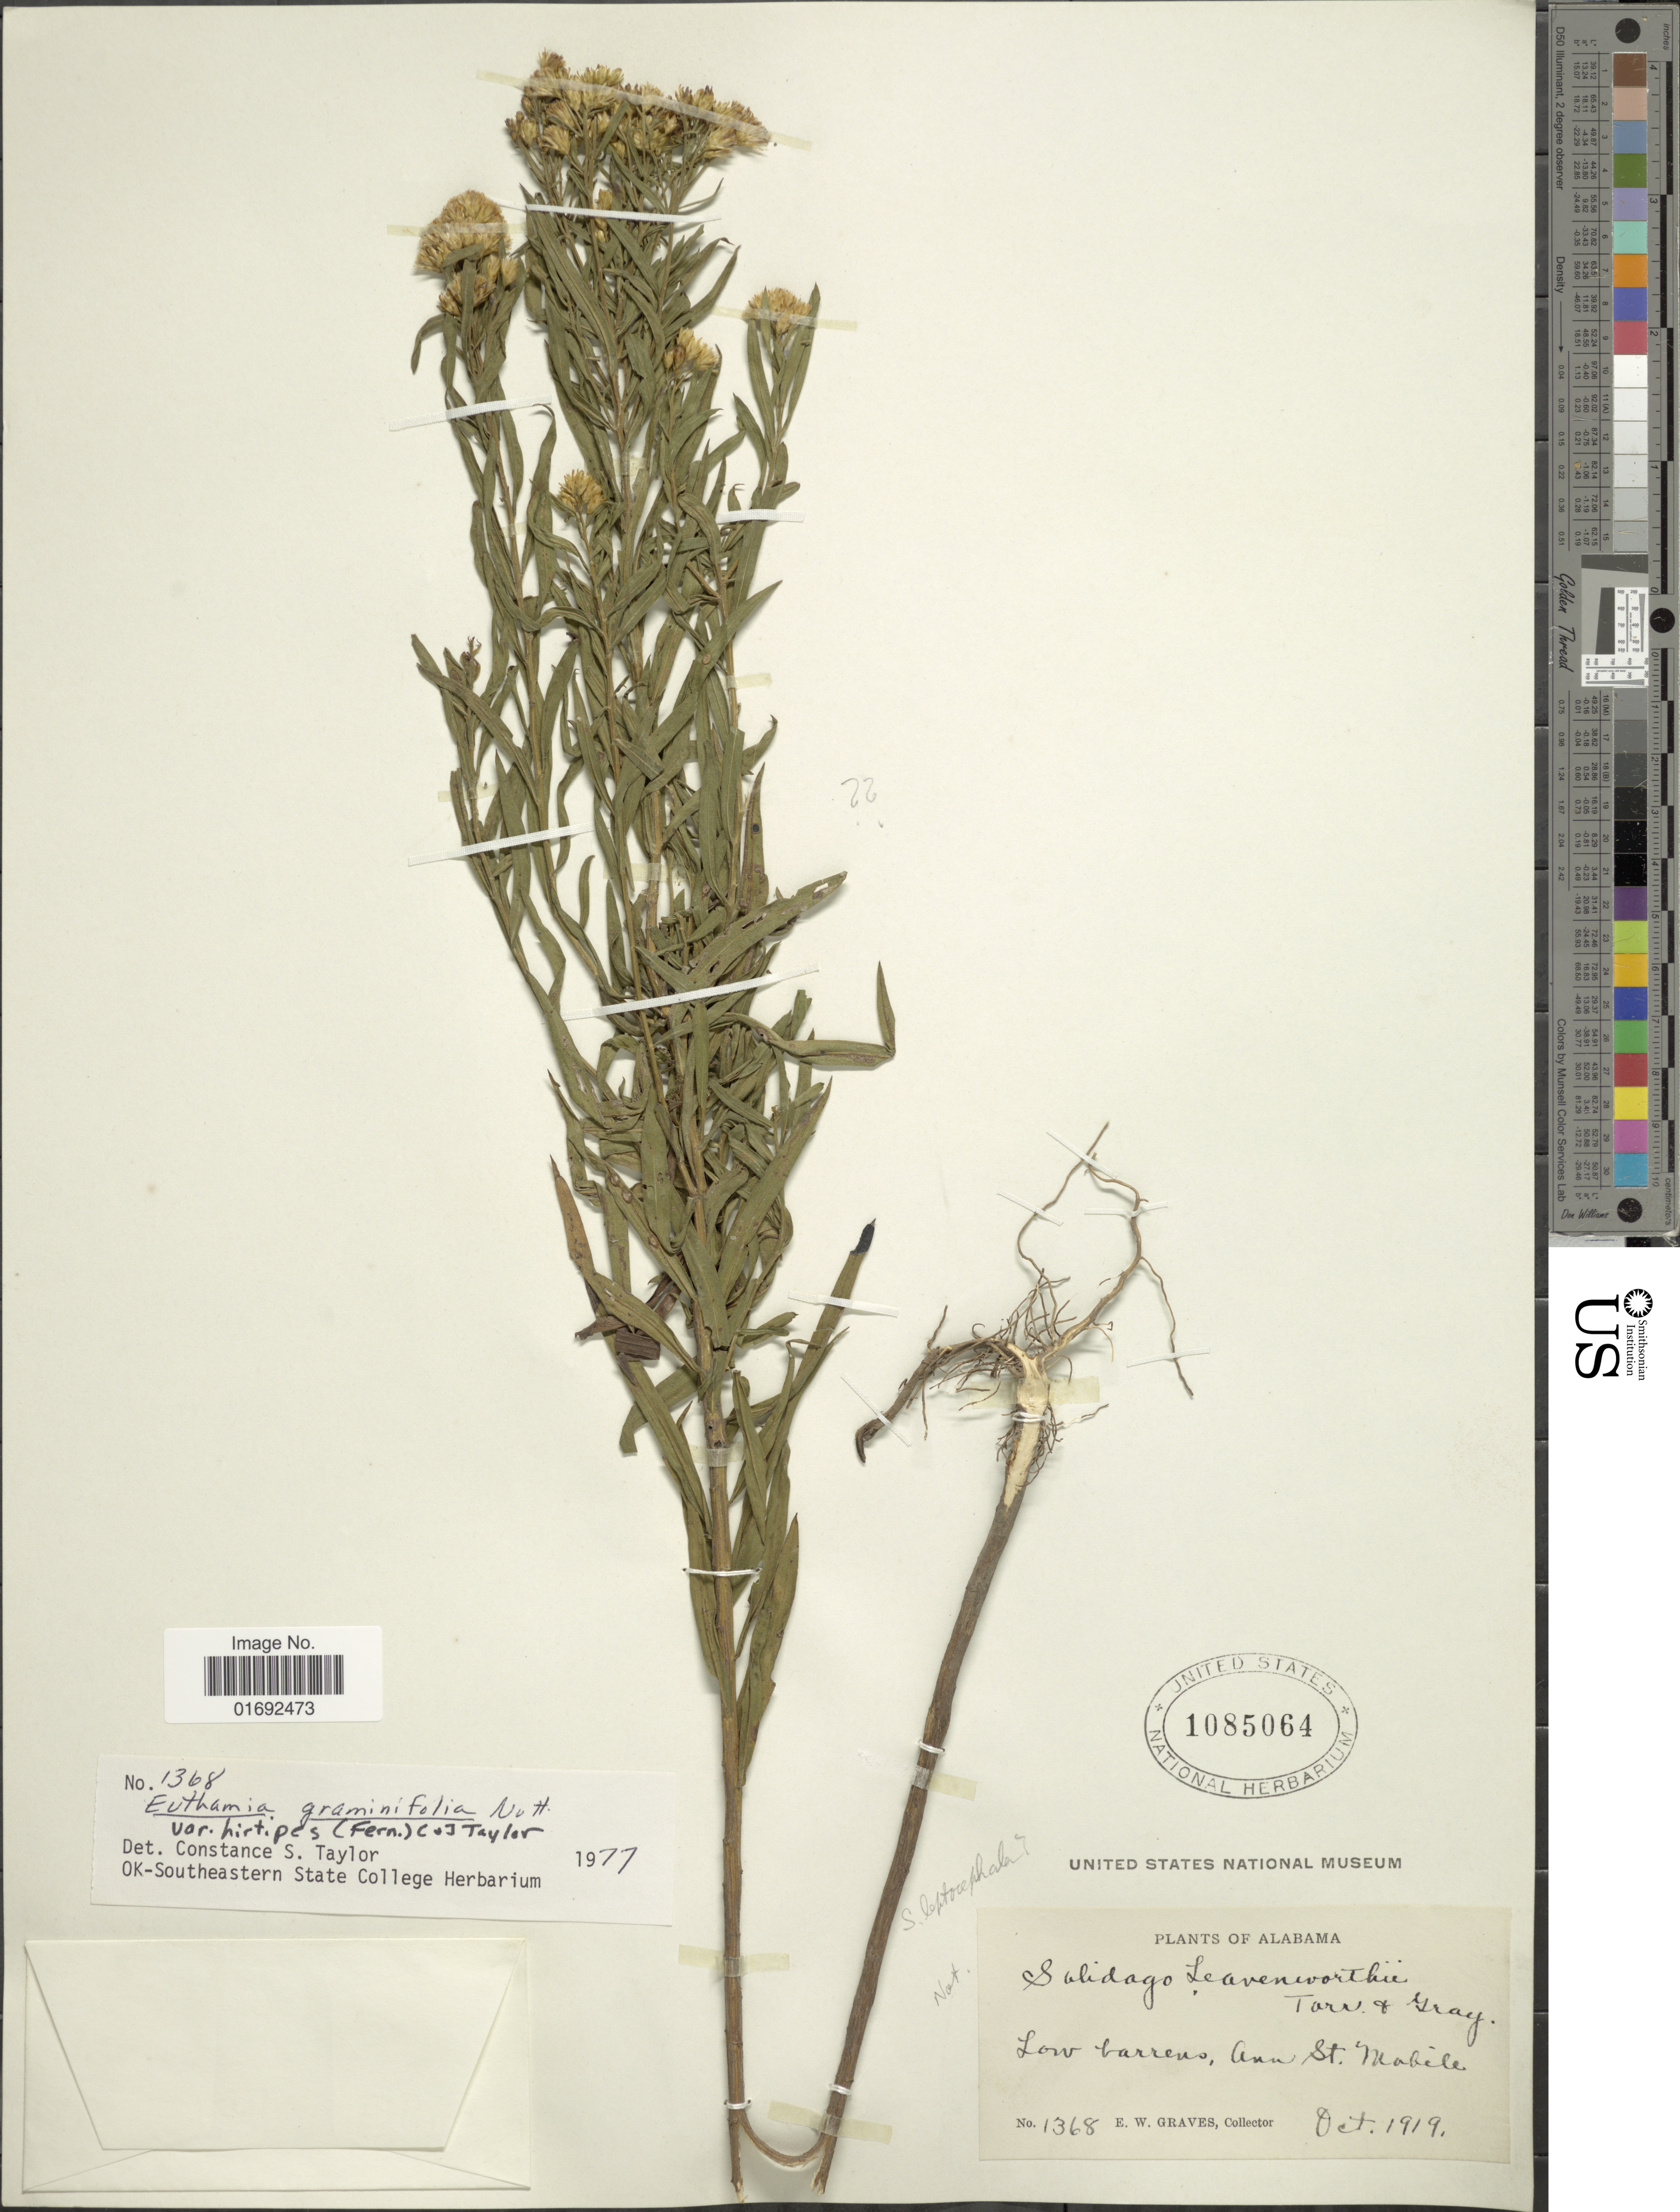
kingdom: Plantae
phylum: Tracheophyta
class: Magnoliopsida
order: Asterales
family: Asteraceae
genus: Euthamia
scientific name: Euthamia scabra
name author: S.W. Greene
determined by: Urbatsch, Lowell E., Curator (LSU), Louisiana State University (UNITED STATES)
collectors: E. Graves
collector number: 1368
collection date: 1919-10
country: United States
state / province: Alabama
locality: Low barrens, Ann St. Mobile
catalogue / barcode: US 1085064